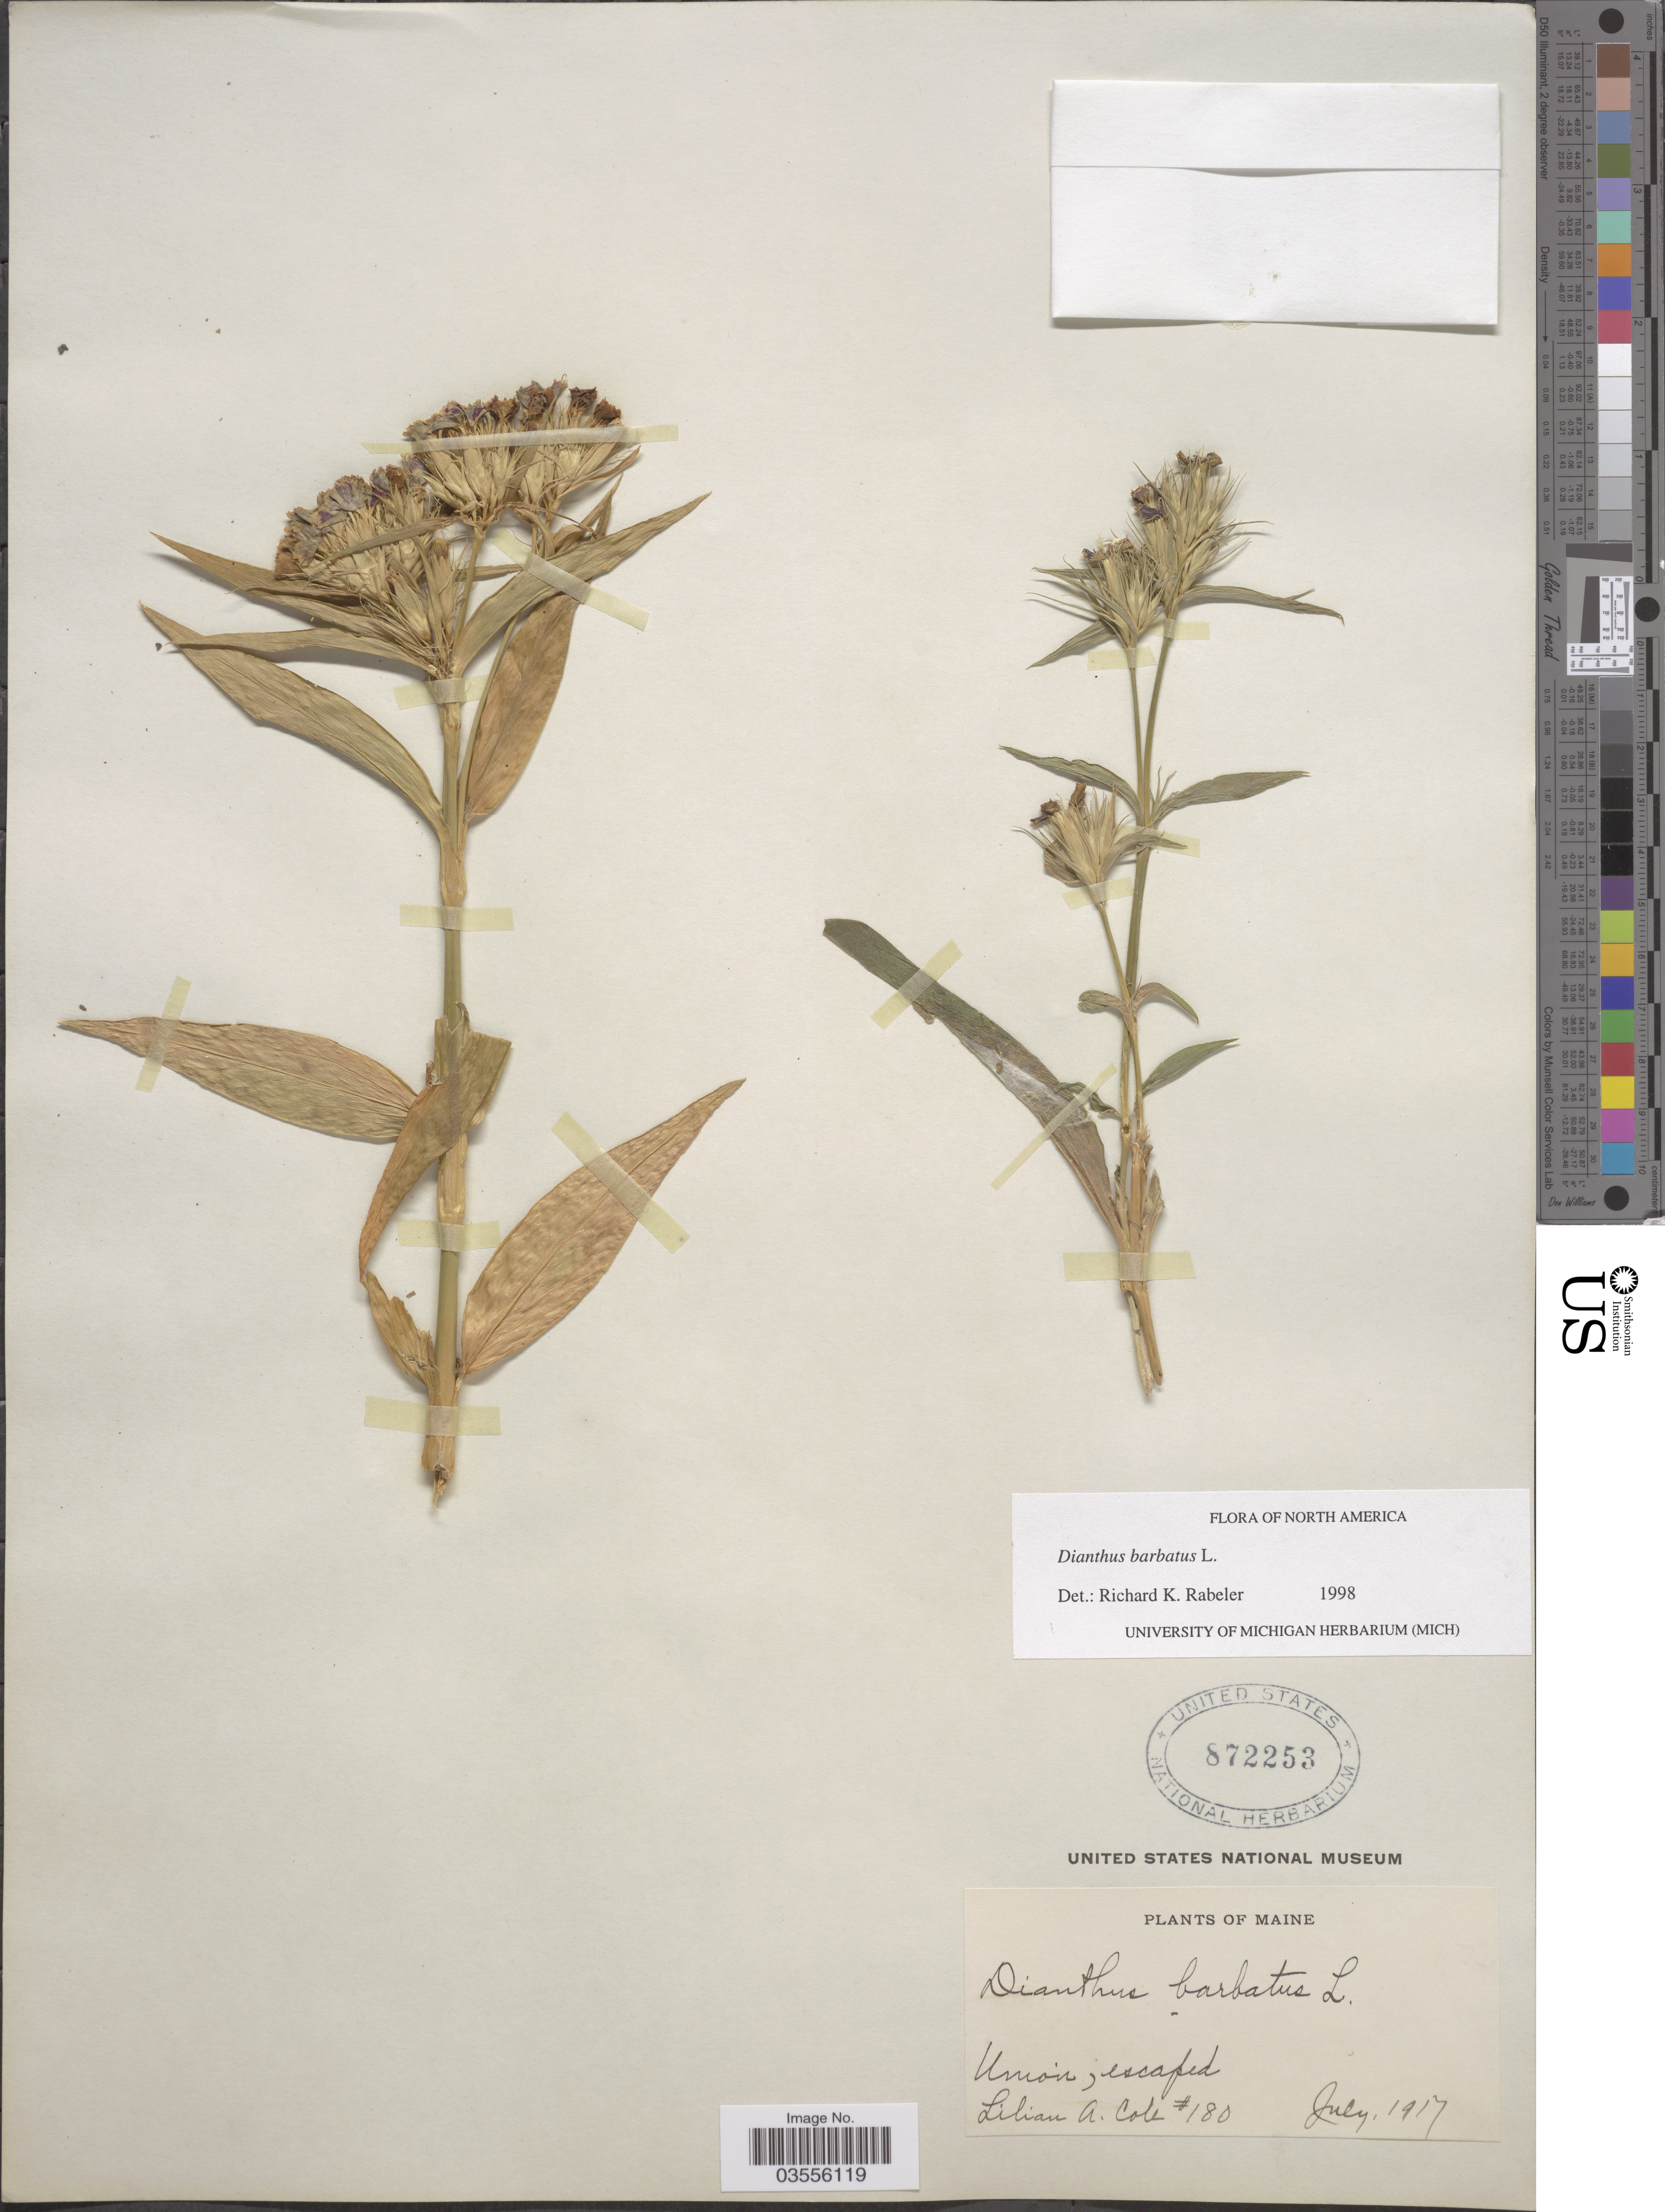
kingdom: Plantae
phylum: Tracheophyta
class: Magnoliopsida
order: Caryophyllales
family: Caryophyllaceae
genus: Dianthus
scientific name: Dianthus barbatus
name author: L.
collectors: L. A. Cole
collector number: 180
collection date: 1917-07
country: United States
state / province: Maine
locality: Union.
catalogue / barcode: US 872253